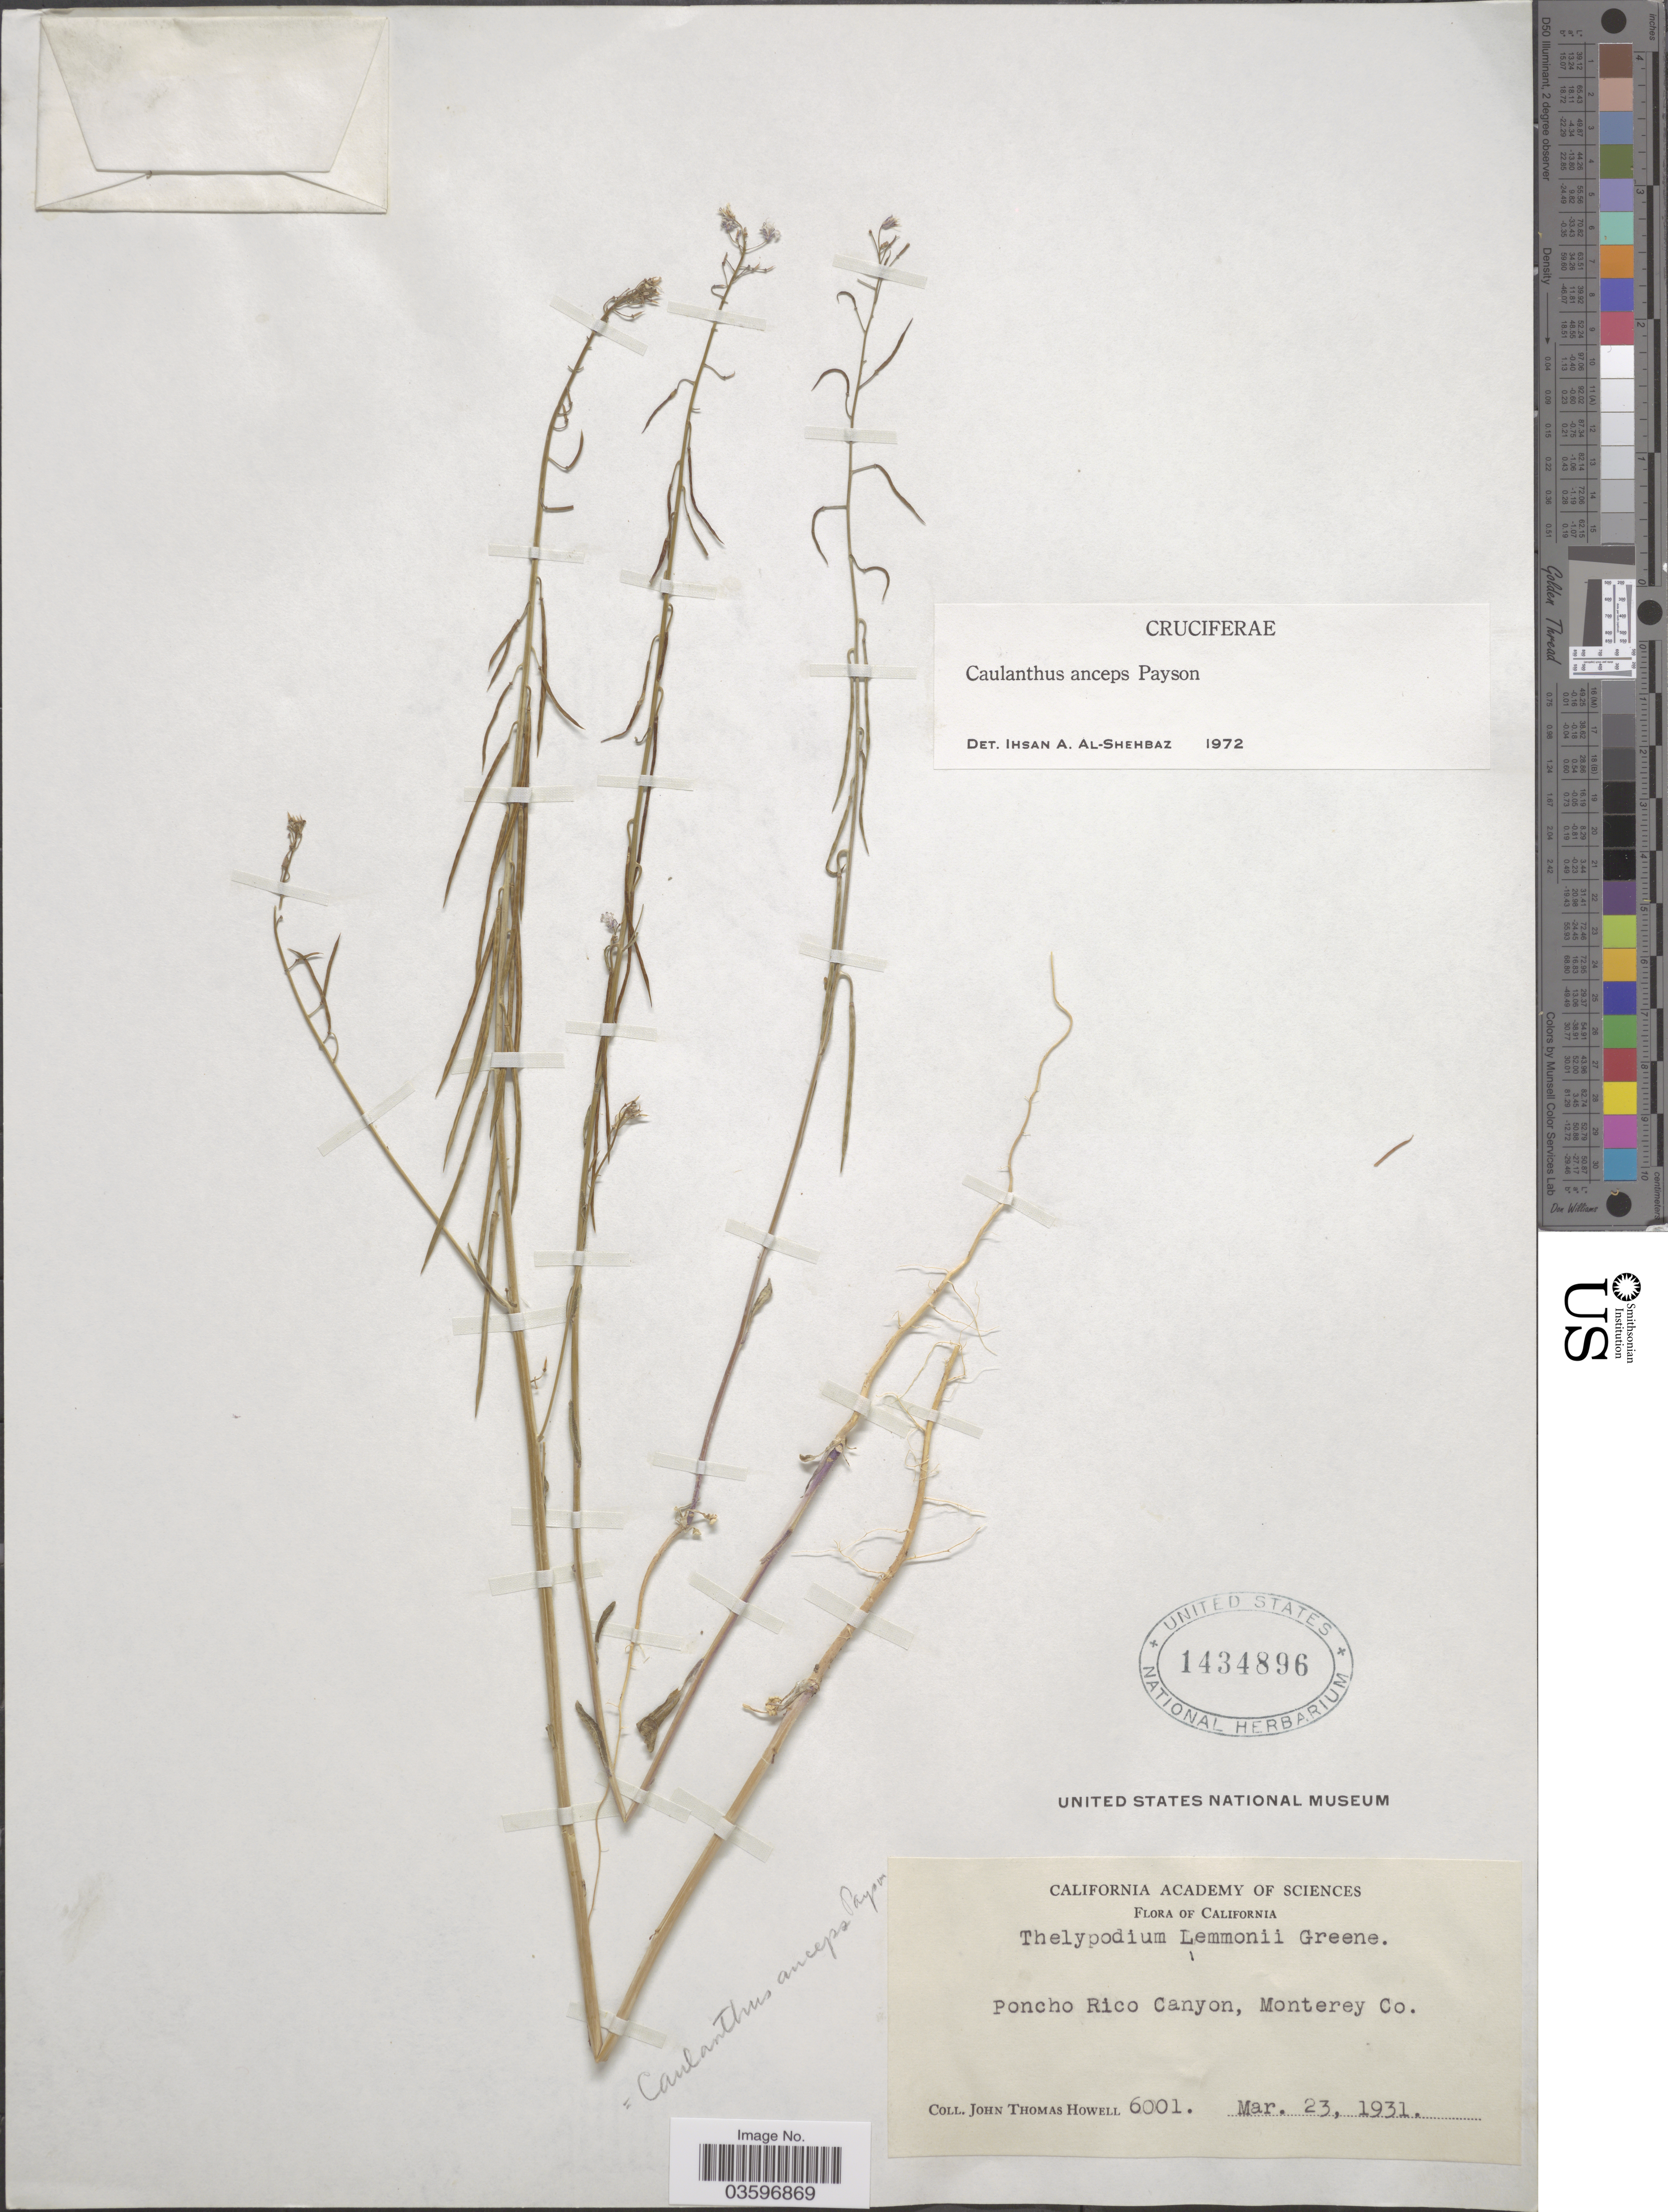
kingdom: Plantae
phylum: Tracheophyta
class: Magnoliopsida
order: Brassicales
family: Brassicaceae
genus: Caulanthus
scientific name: Caulanthus anceps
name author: Payson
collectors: J. T. Howell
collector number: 6001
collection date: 1931-03-23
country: United States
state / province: California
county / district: Monterey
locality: Poncho Rico Canyon, Monterey Co.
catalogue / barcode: US 1434896